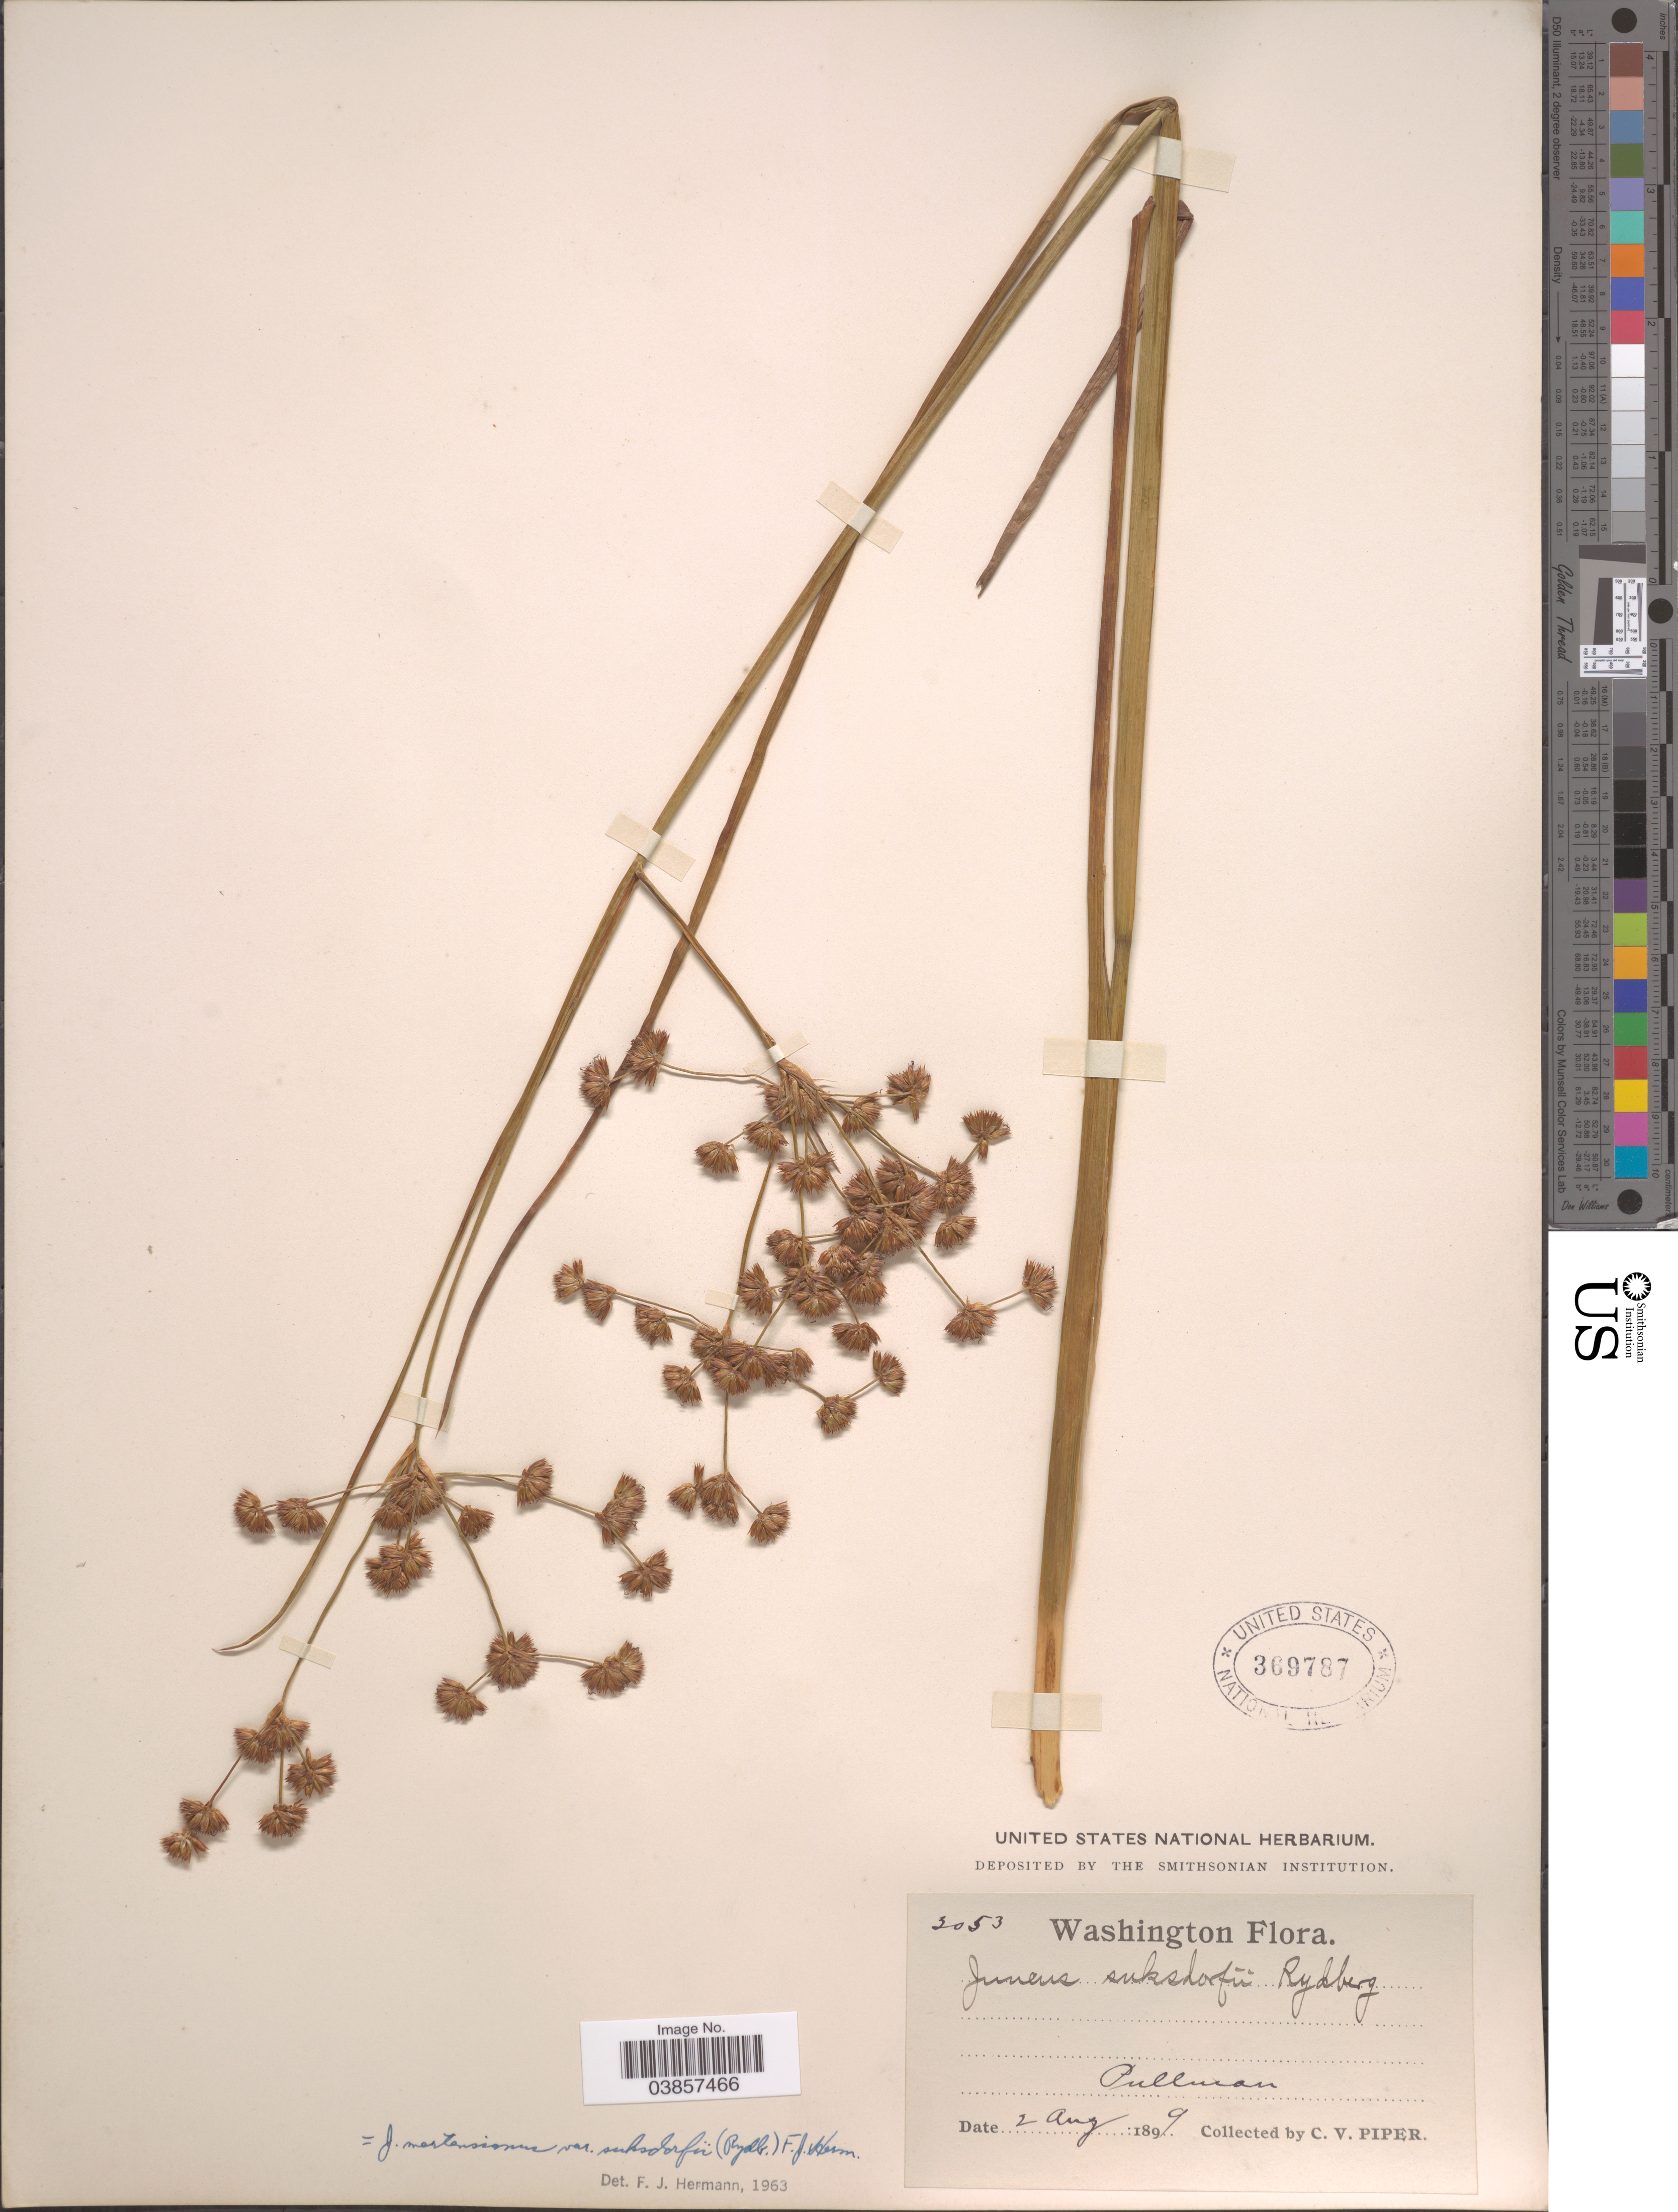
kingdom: Plantae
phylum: Tracheophyta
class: Liliopsida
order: Poales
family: Juncaceae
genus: Juncus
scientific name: Juncus suksdorfii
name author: Rydb.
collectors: C. V. Piper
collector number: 3053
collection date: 1899-08-02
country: United States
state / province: Washington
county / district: Whitman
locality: Pullman.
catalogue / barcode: US 369787